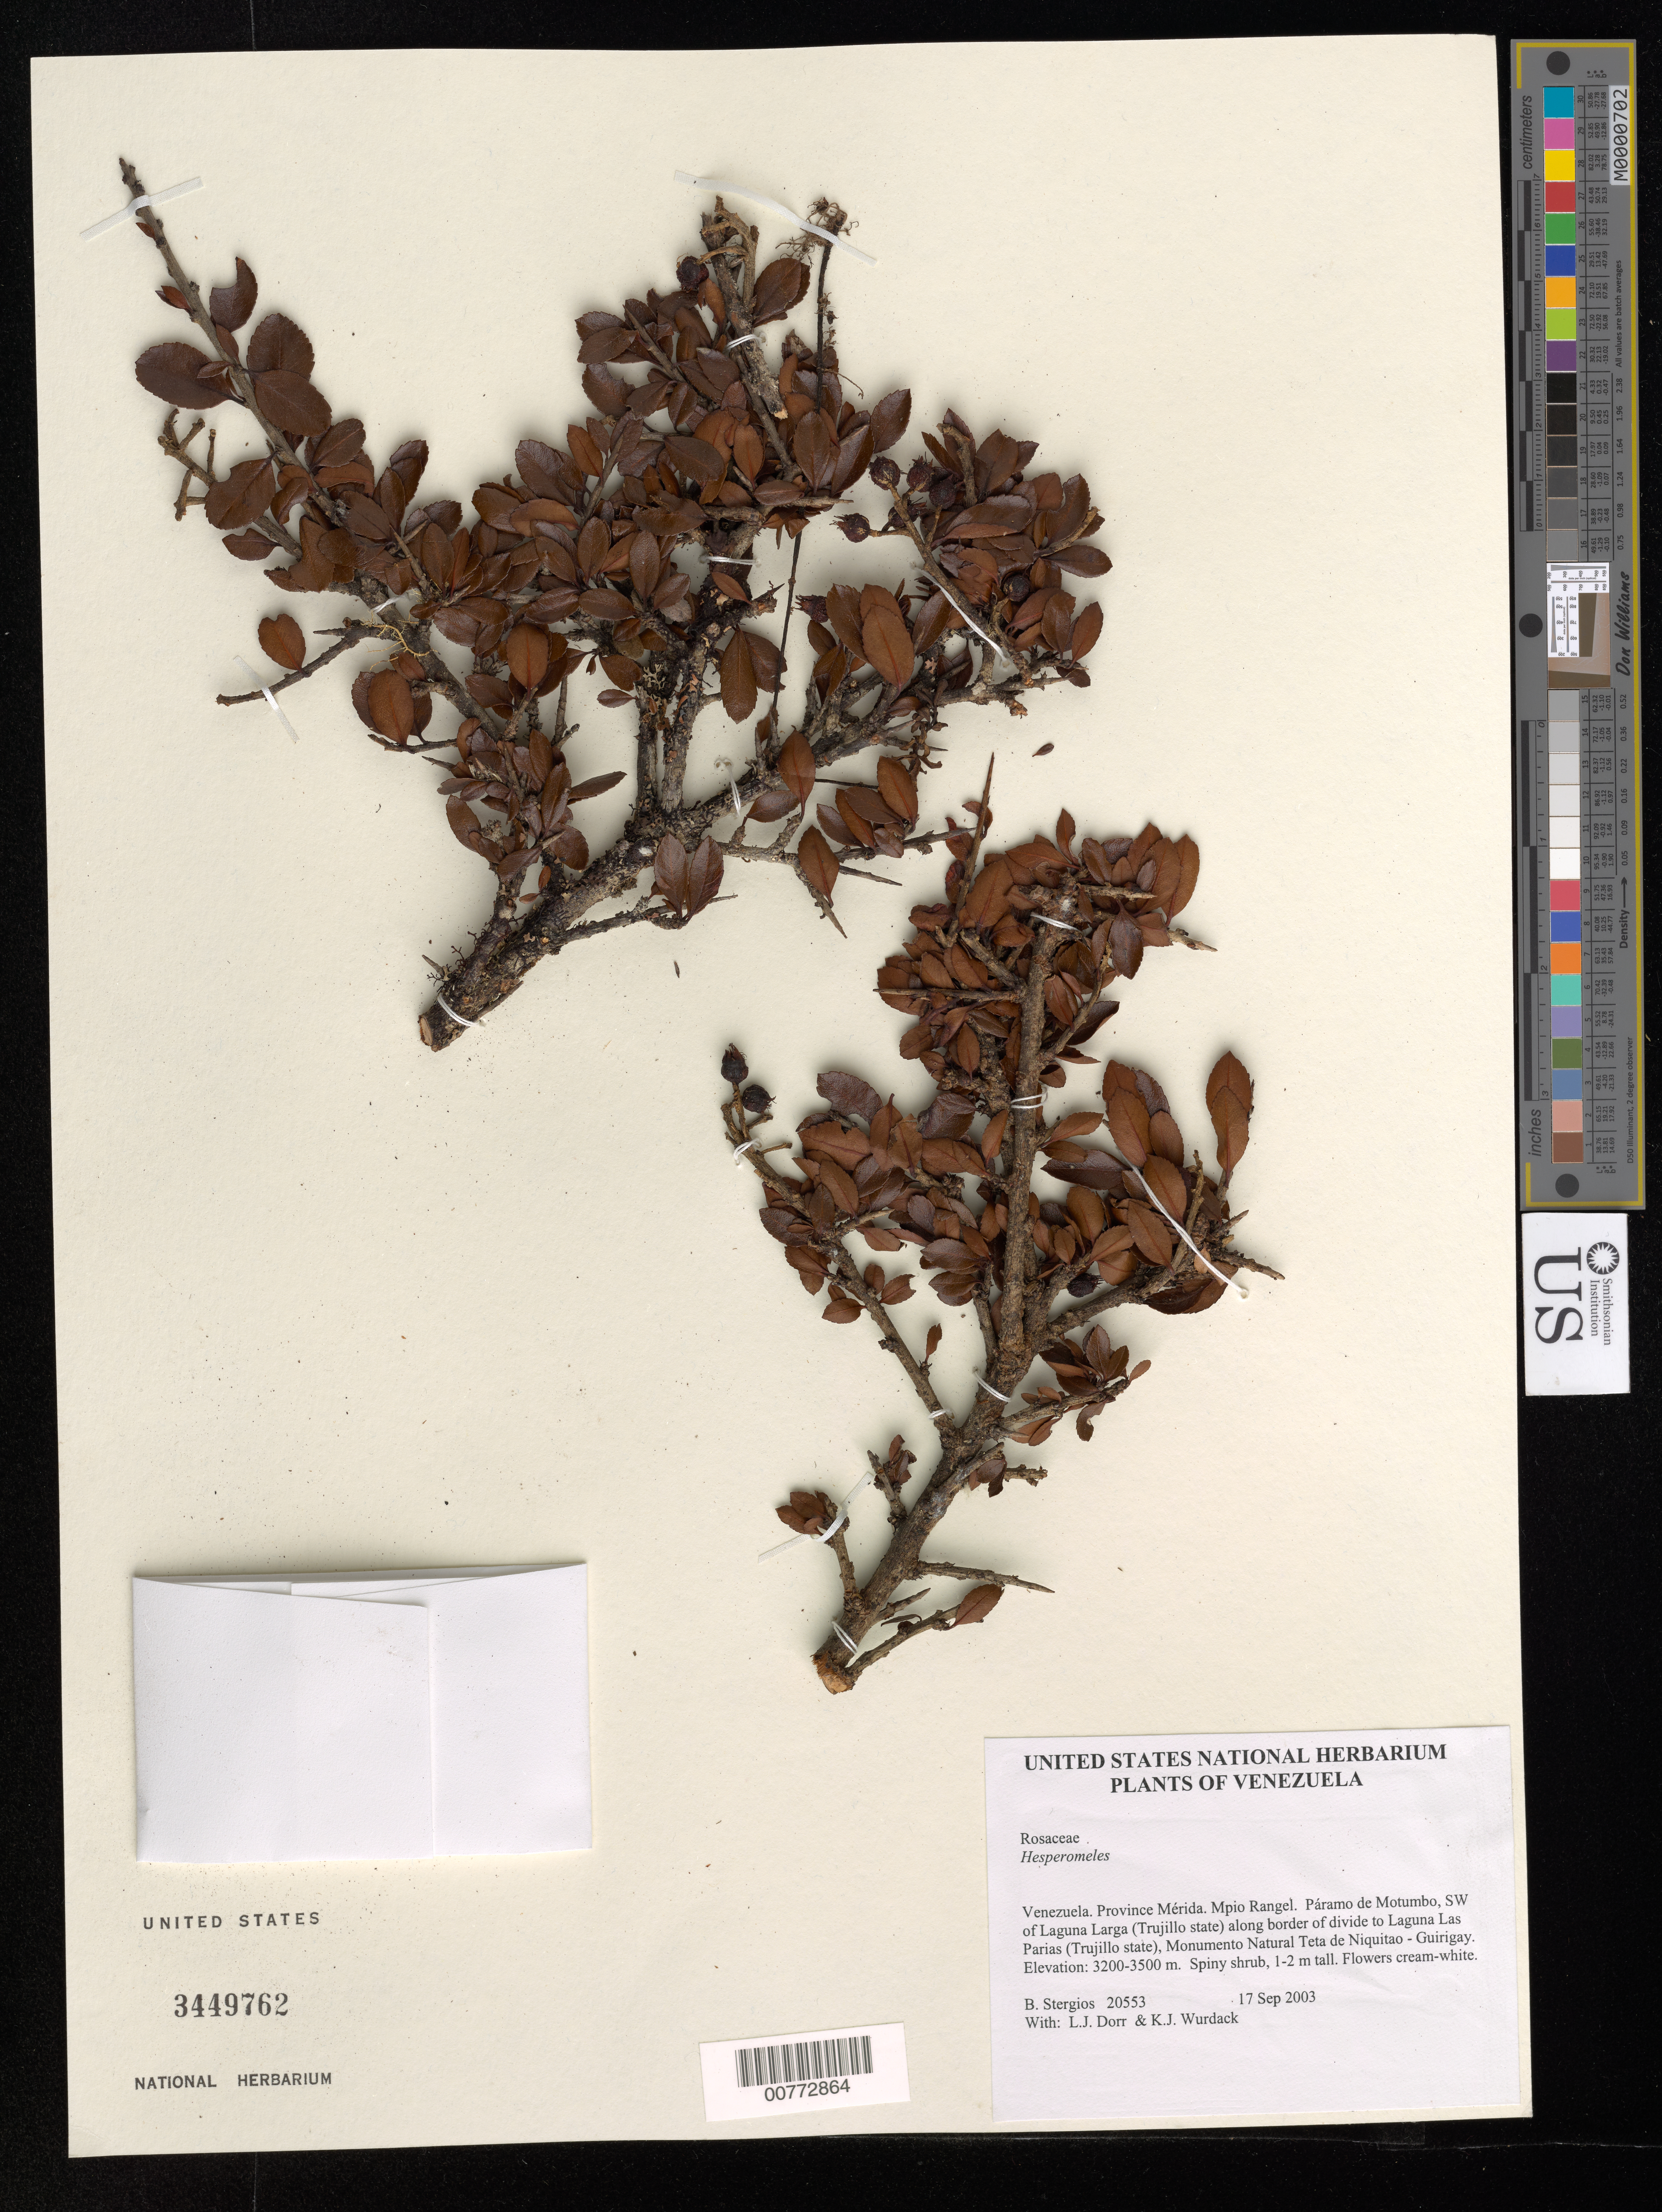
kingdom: Plantae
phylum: Tracheophyta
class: Magnoliopsida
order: Rosales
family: Rosaceae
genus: Hesperomeles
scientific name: Hesperomeles sp.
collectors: B. G. Stergios, L. J. Dorr & K. Wurdack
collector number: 20553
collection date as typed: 17 Sep 2003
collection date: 2003-09-17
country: Venezuela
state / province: Mérida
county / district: Rangel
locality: Páramo de Motumbo, NW of Laguna Larga (Trujillo state), Monumento Natural Teta de Niquitao - Guirigay.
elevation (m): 3200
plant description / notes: PORT, US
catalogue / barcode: US 3449762